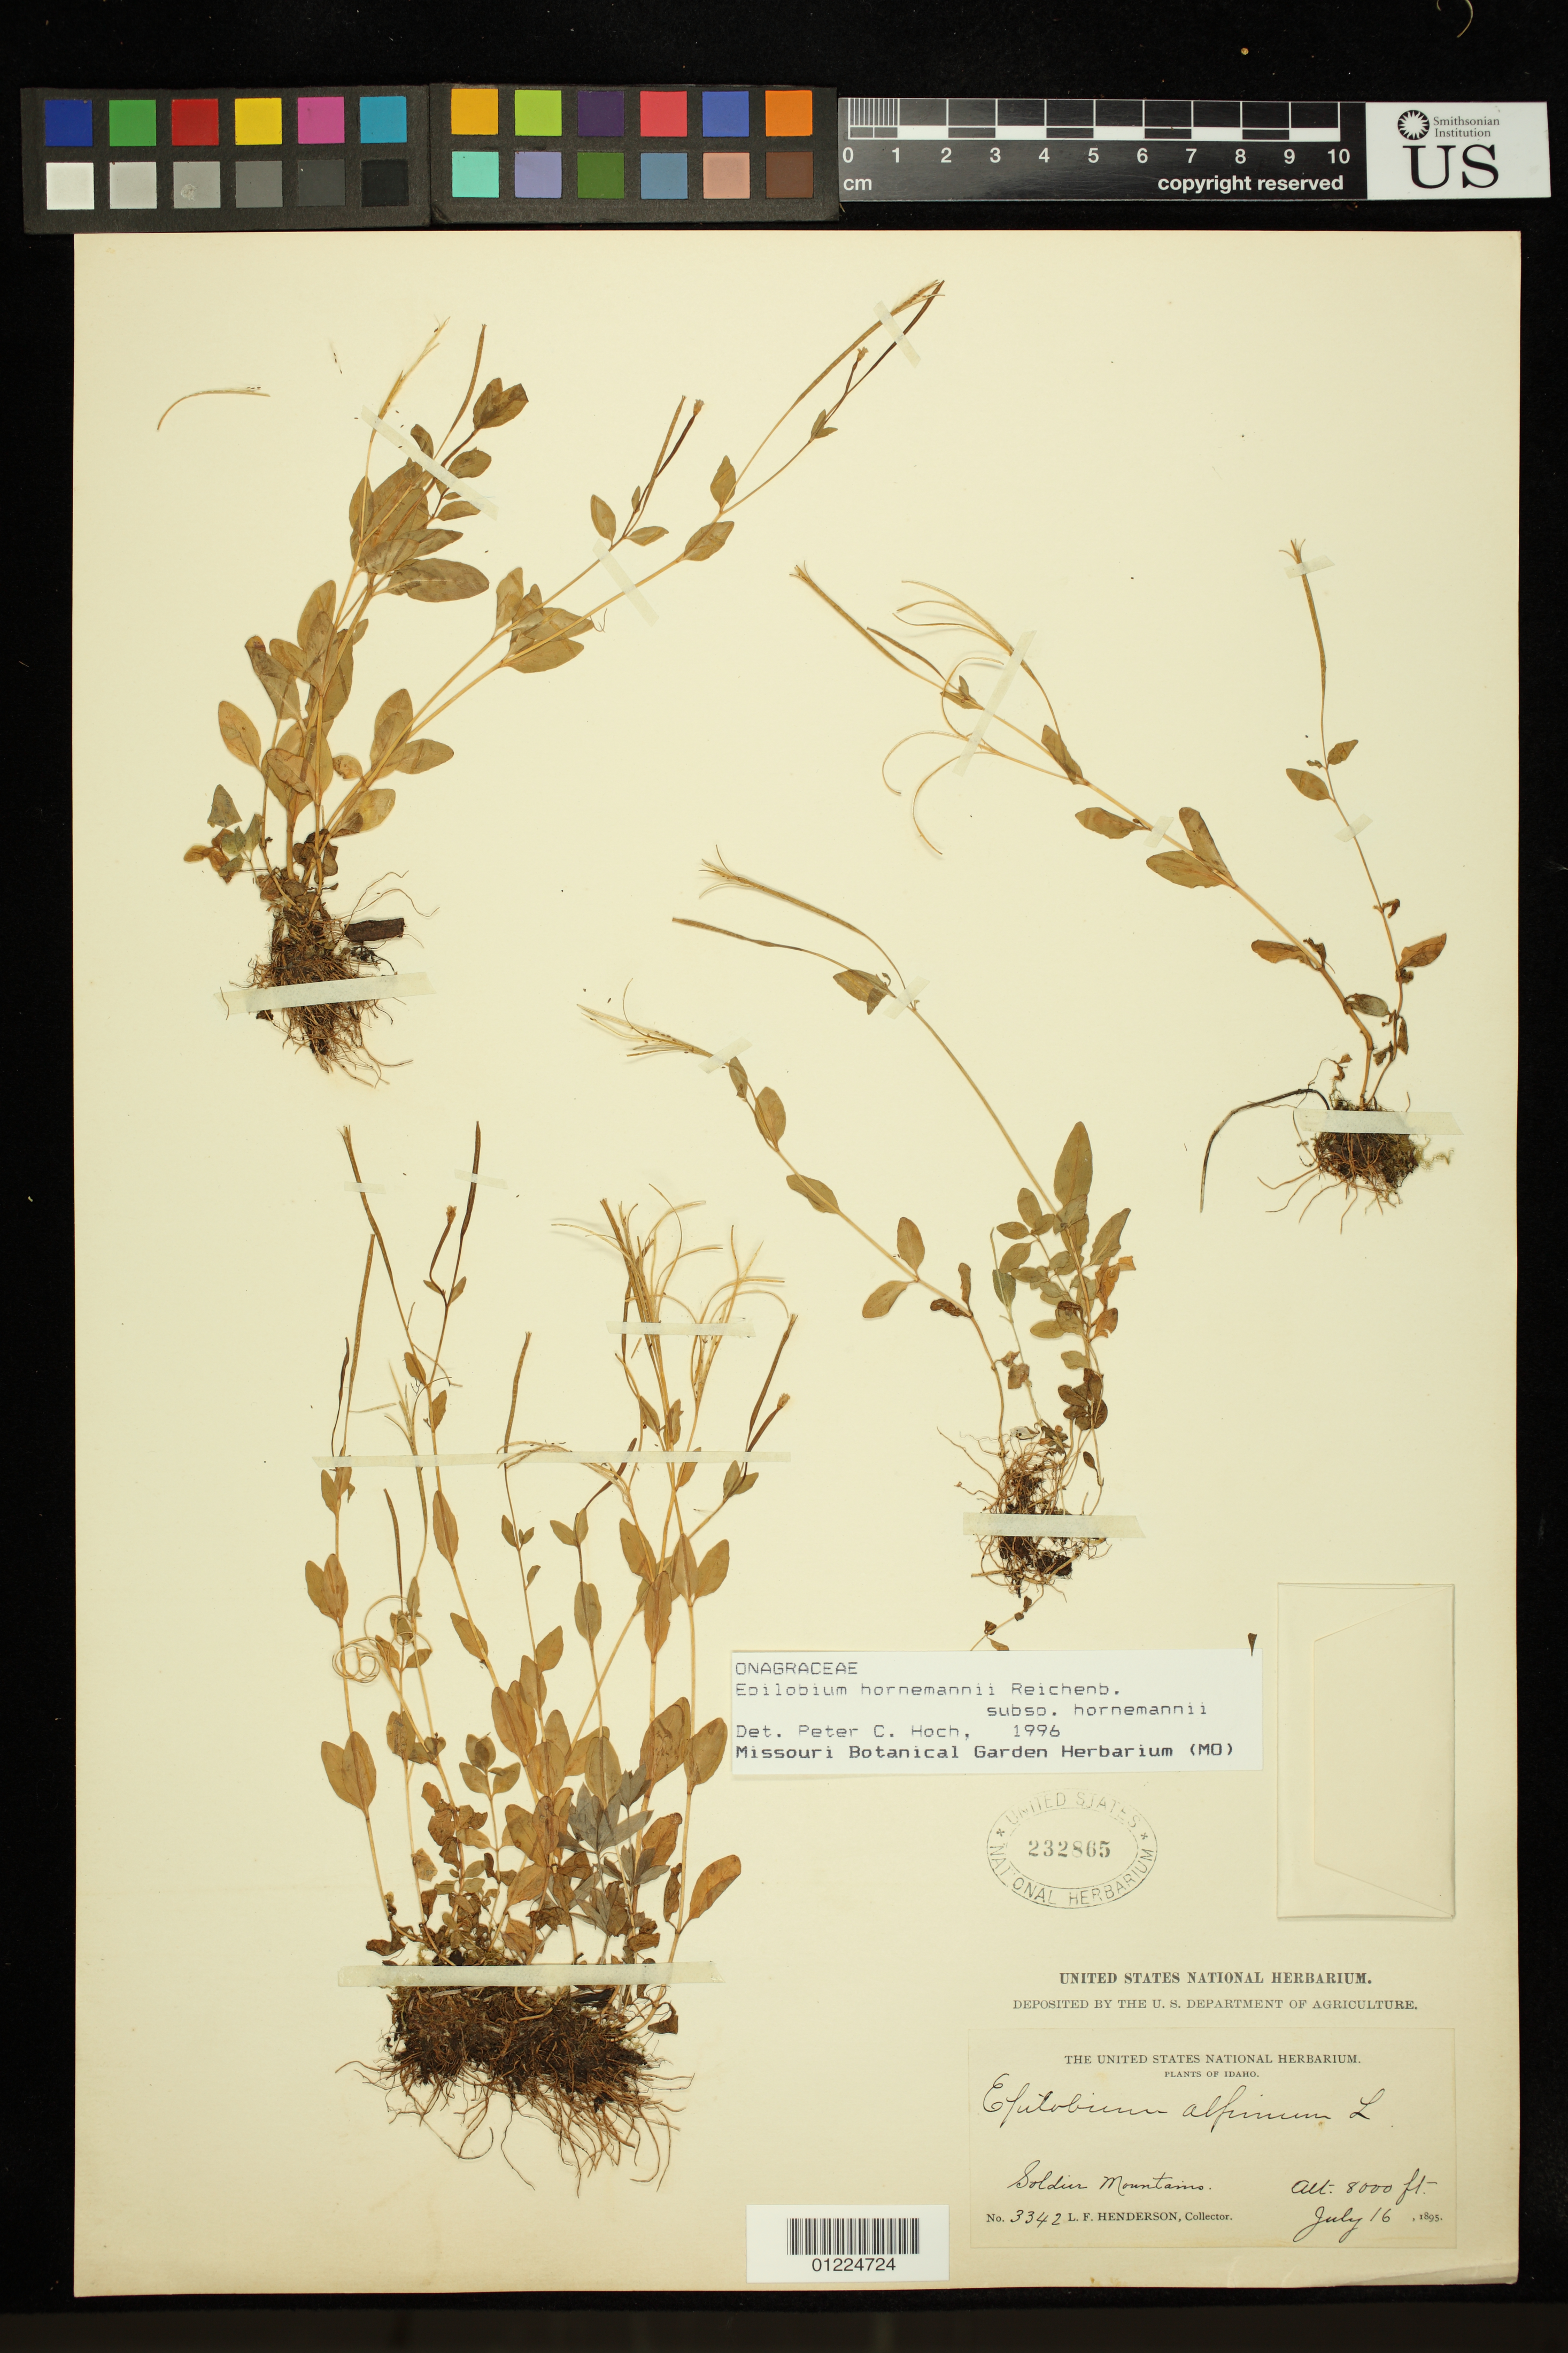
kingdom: Plantae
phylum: Tracheophyta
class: Magnoliopsida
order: Myrtales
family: Onagraceae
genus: Epilobium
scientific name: Epilobium hornemannii subsp. hornemannii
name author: Rchb.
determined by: Hoch, P. C.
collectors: L. F. Henderson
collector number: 3342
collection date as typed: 16 Jul 1895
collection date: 1895-07-16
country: United States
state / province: Idaho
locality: Soldier Mountains; alt. 8000 ft.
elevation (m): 2438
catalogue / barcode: US 232865